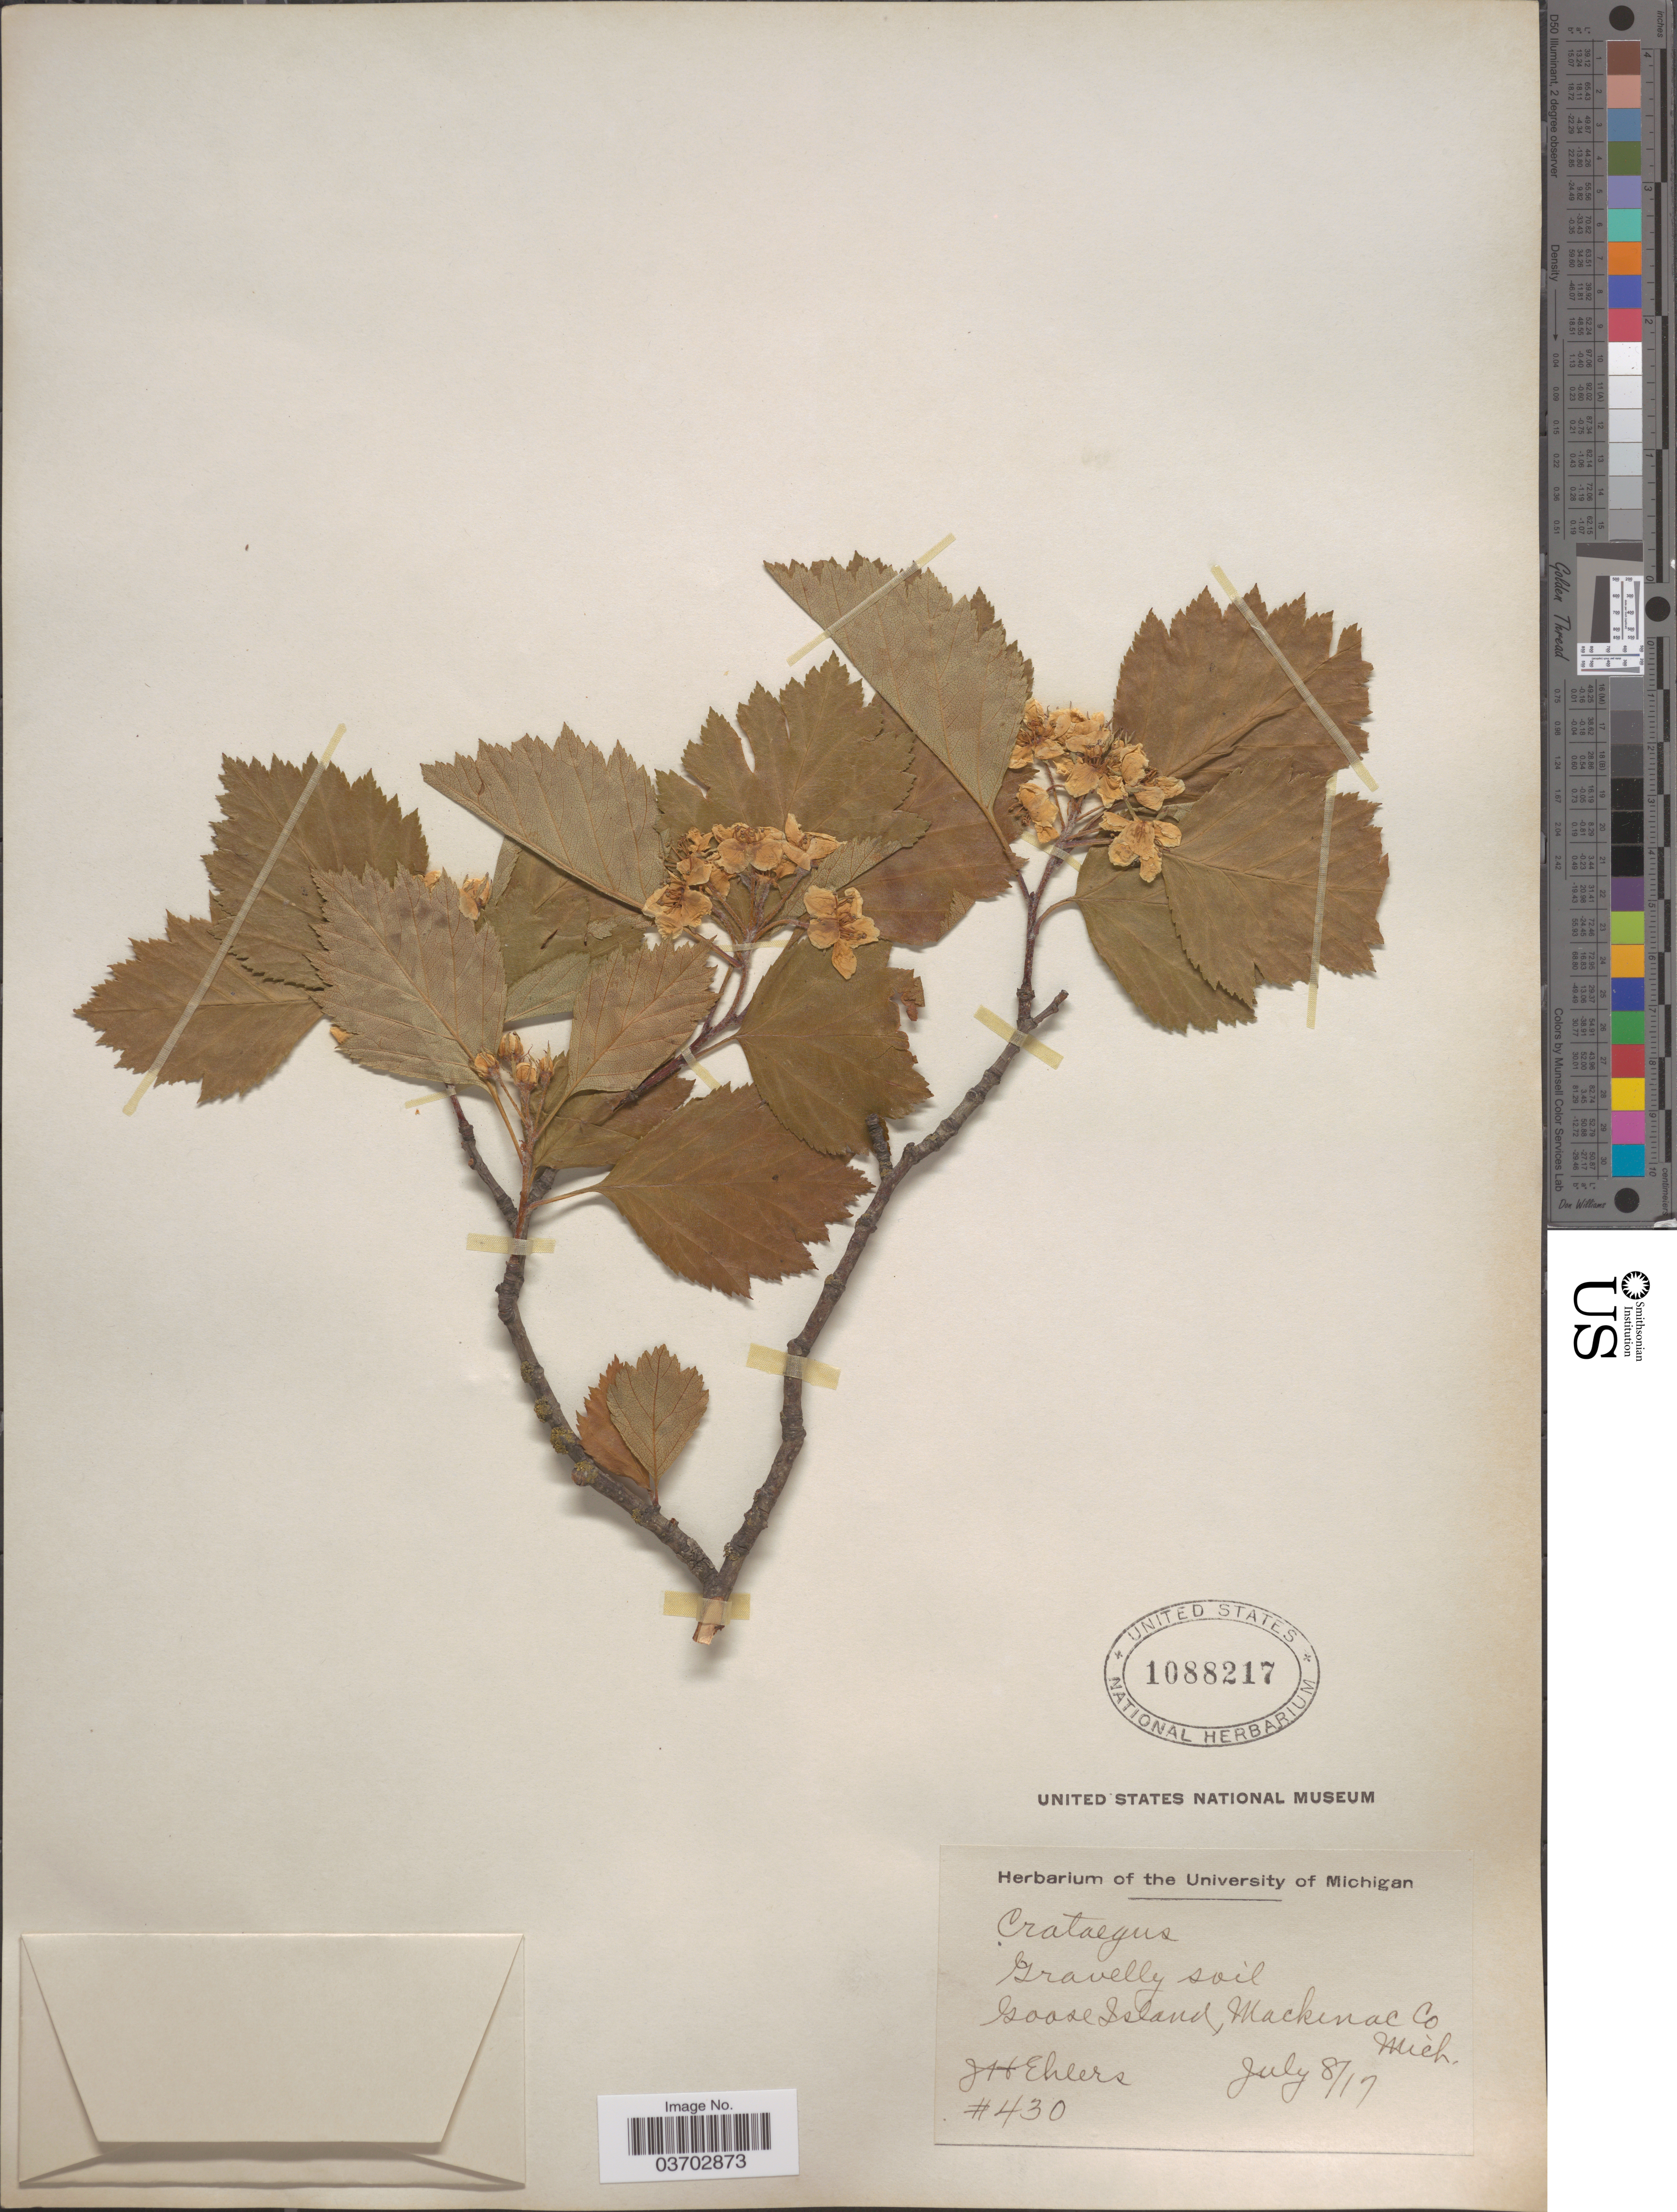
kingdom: Plantae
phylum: Tracheophyta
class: Magnoliopsida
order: Rosales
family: Rosaceae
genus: Crataegus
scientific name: Crataegus sp.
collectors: J. H. Ehlers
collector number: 430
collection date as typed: Transcribed d/m/y: 8/7/17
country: United States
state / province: Michigan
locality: Goose Island, Mackenac Co.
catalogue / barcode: US 1088217